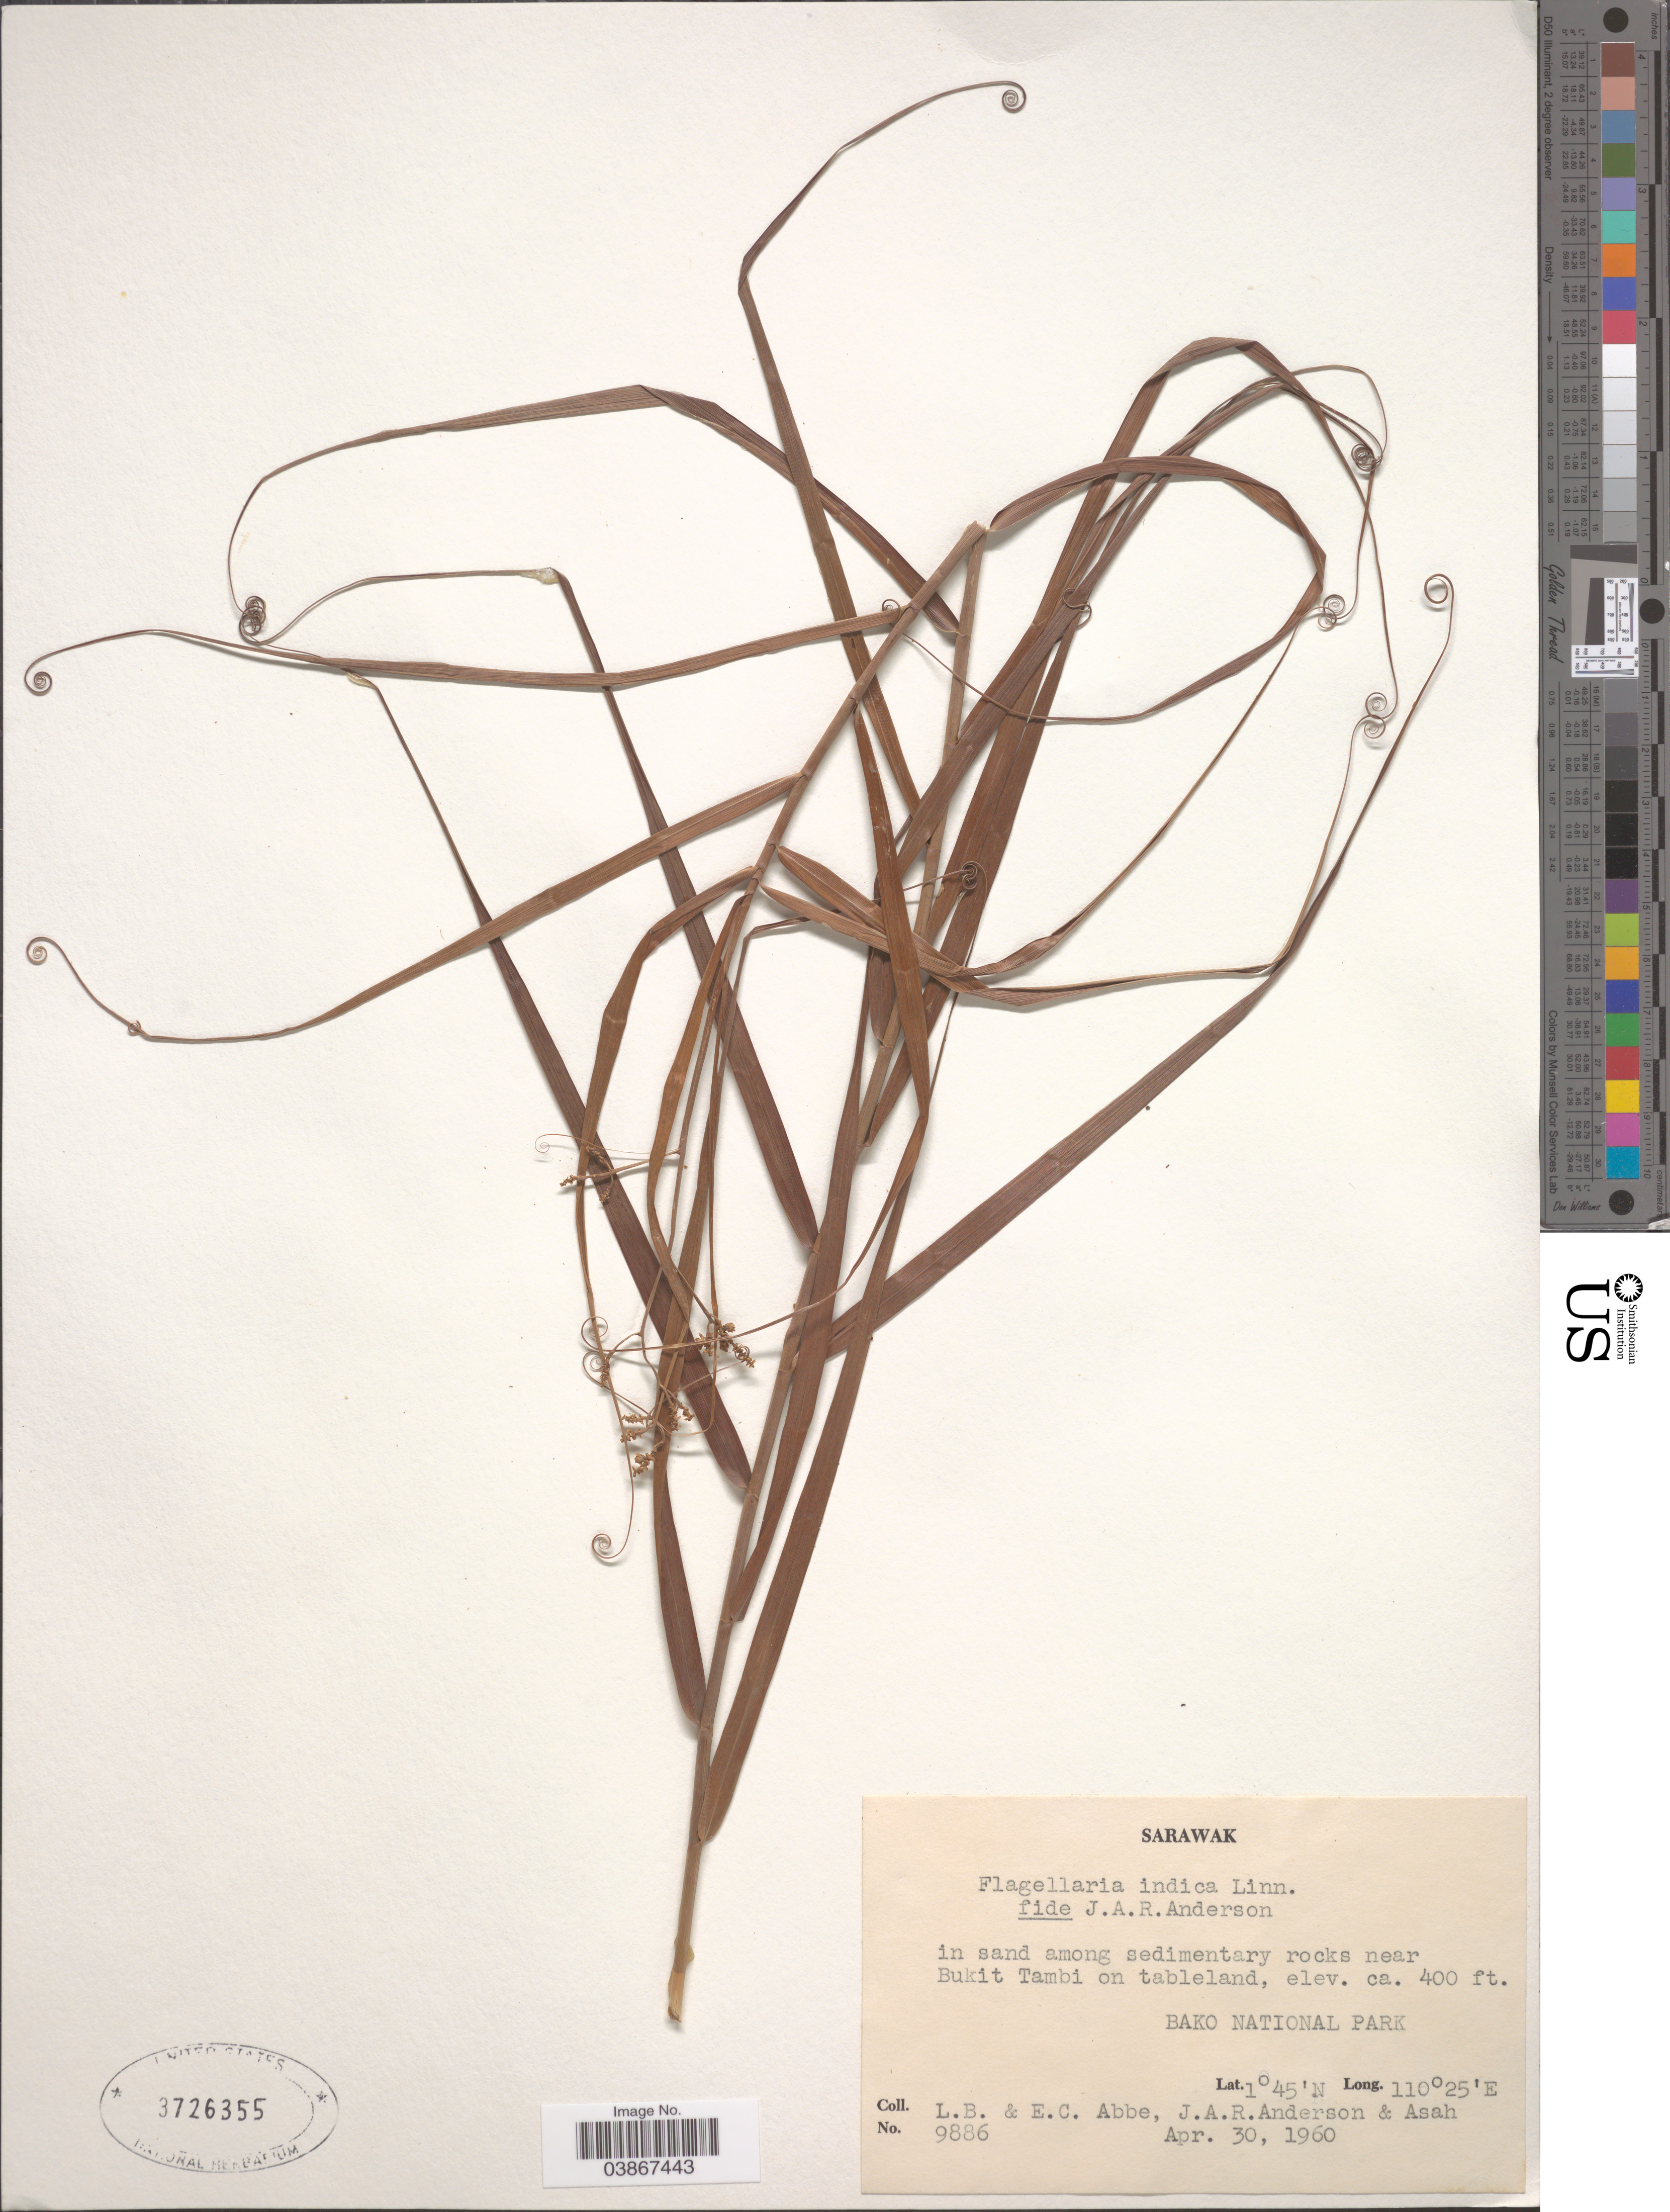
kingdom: Plantae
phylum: Tracheophyta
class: Liliopsida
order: Poales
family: Flagellariaceae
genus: Flagellaria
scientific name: Flagellaria indica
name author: L.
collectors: L. B. Abbe, E. C. Abbe, J. A. R. Anderson & Asah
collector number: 9886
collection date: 1960-04-30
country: Malaysia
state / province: Sarawak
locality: Near Bukit Tambi on tableland. Bako National Park.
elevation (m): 122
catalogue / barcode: US 3726355